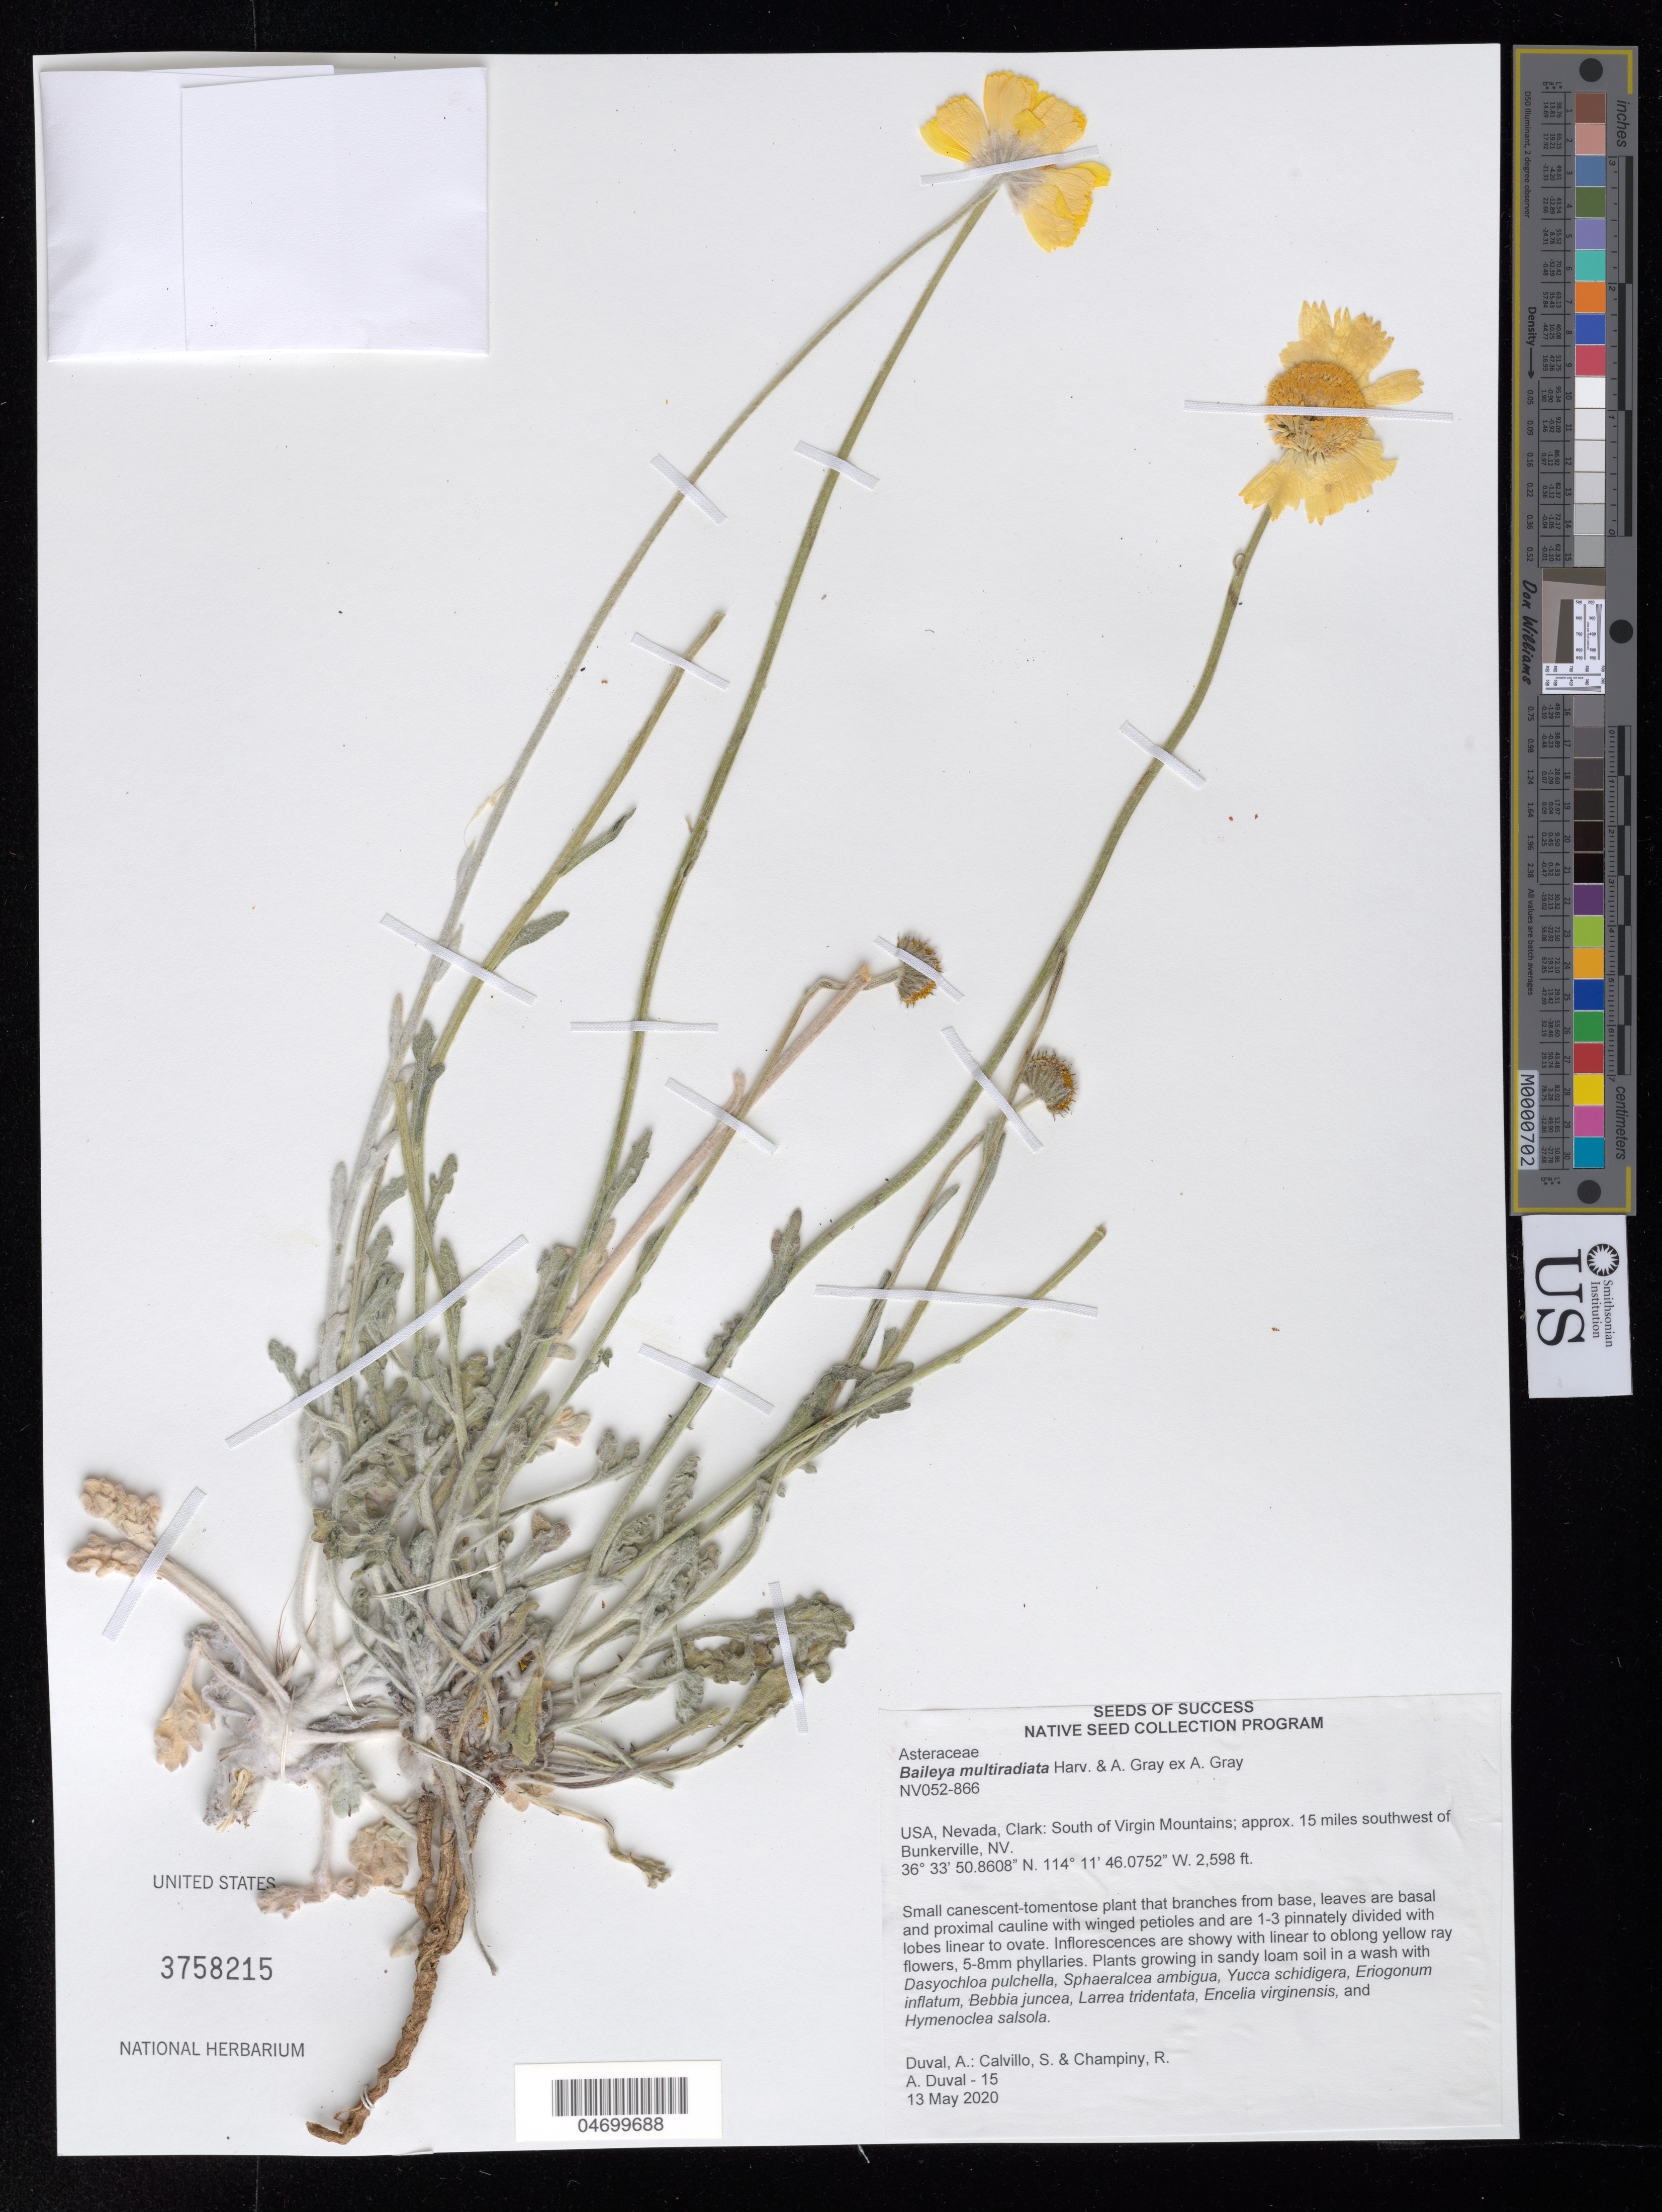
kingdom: Plantae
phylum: Tracheophyta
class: Magnoliopsida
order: Asterales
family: Asteraceae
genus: Baileya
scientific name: Baileya multiradiata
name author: Harv. & A. Gray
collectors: A. Duval, S. Calvillo & R. Champiny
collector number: NV052-866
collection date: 2020-05-13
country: United States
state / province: Nevada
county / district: Clark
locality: S of Virgin Mtns, 15 mi. SW of Bunkerville.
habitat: Sandy loam soil in a wash. With Bebbia juncea, Larrea tridentata, Encelia virginensis, etc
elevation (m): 792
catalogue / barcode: US 3758215